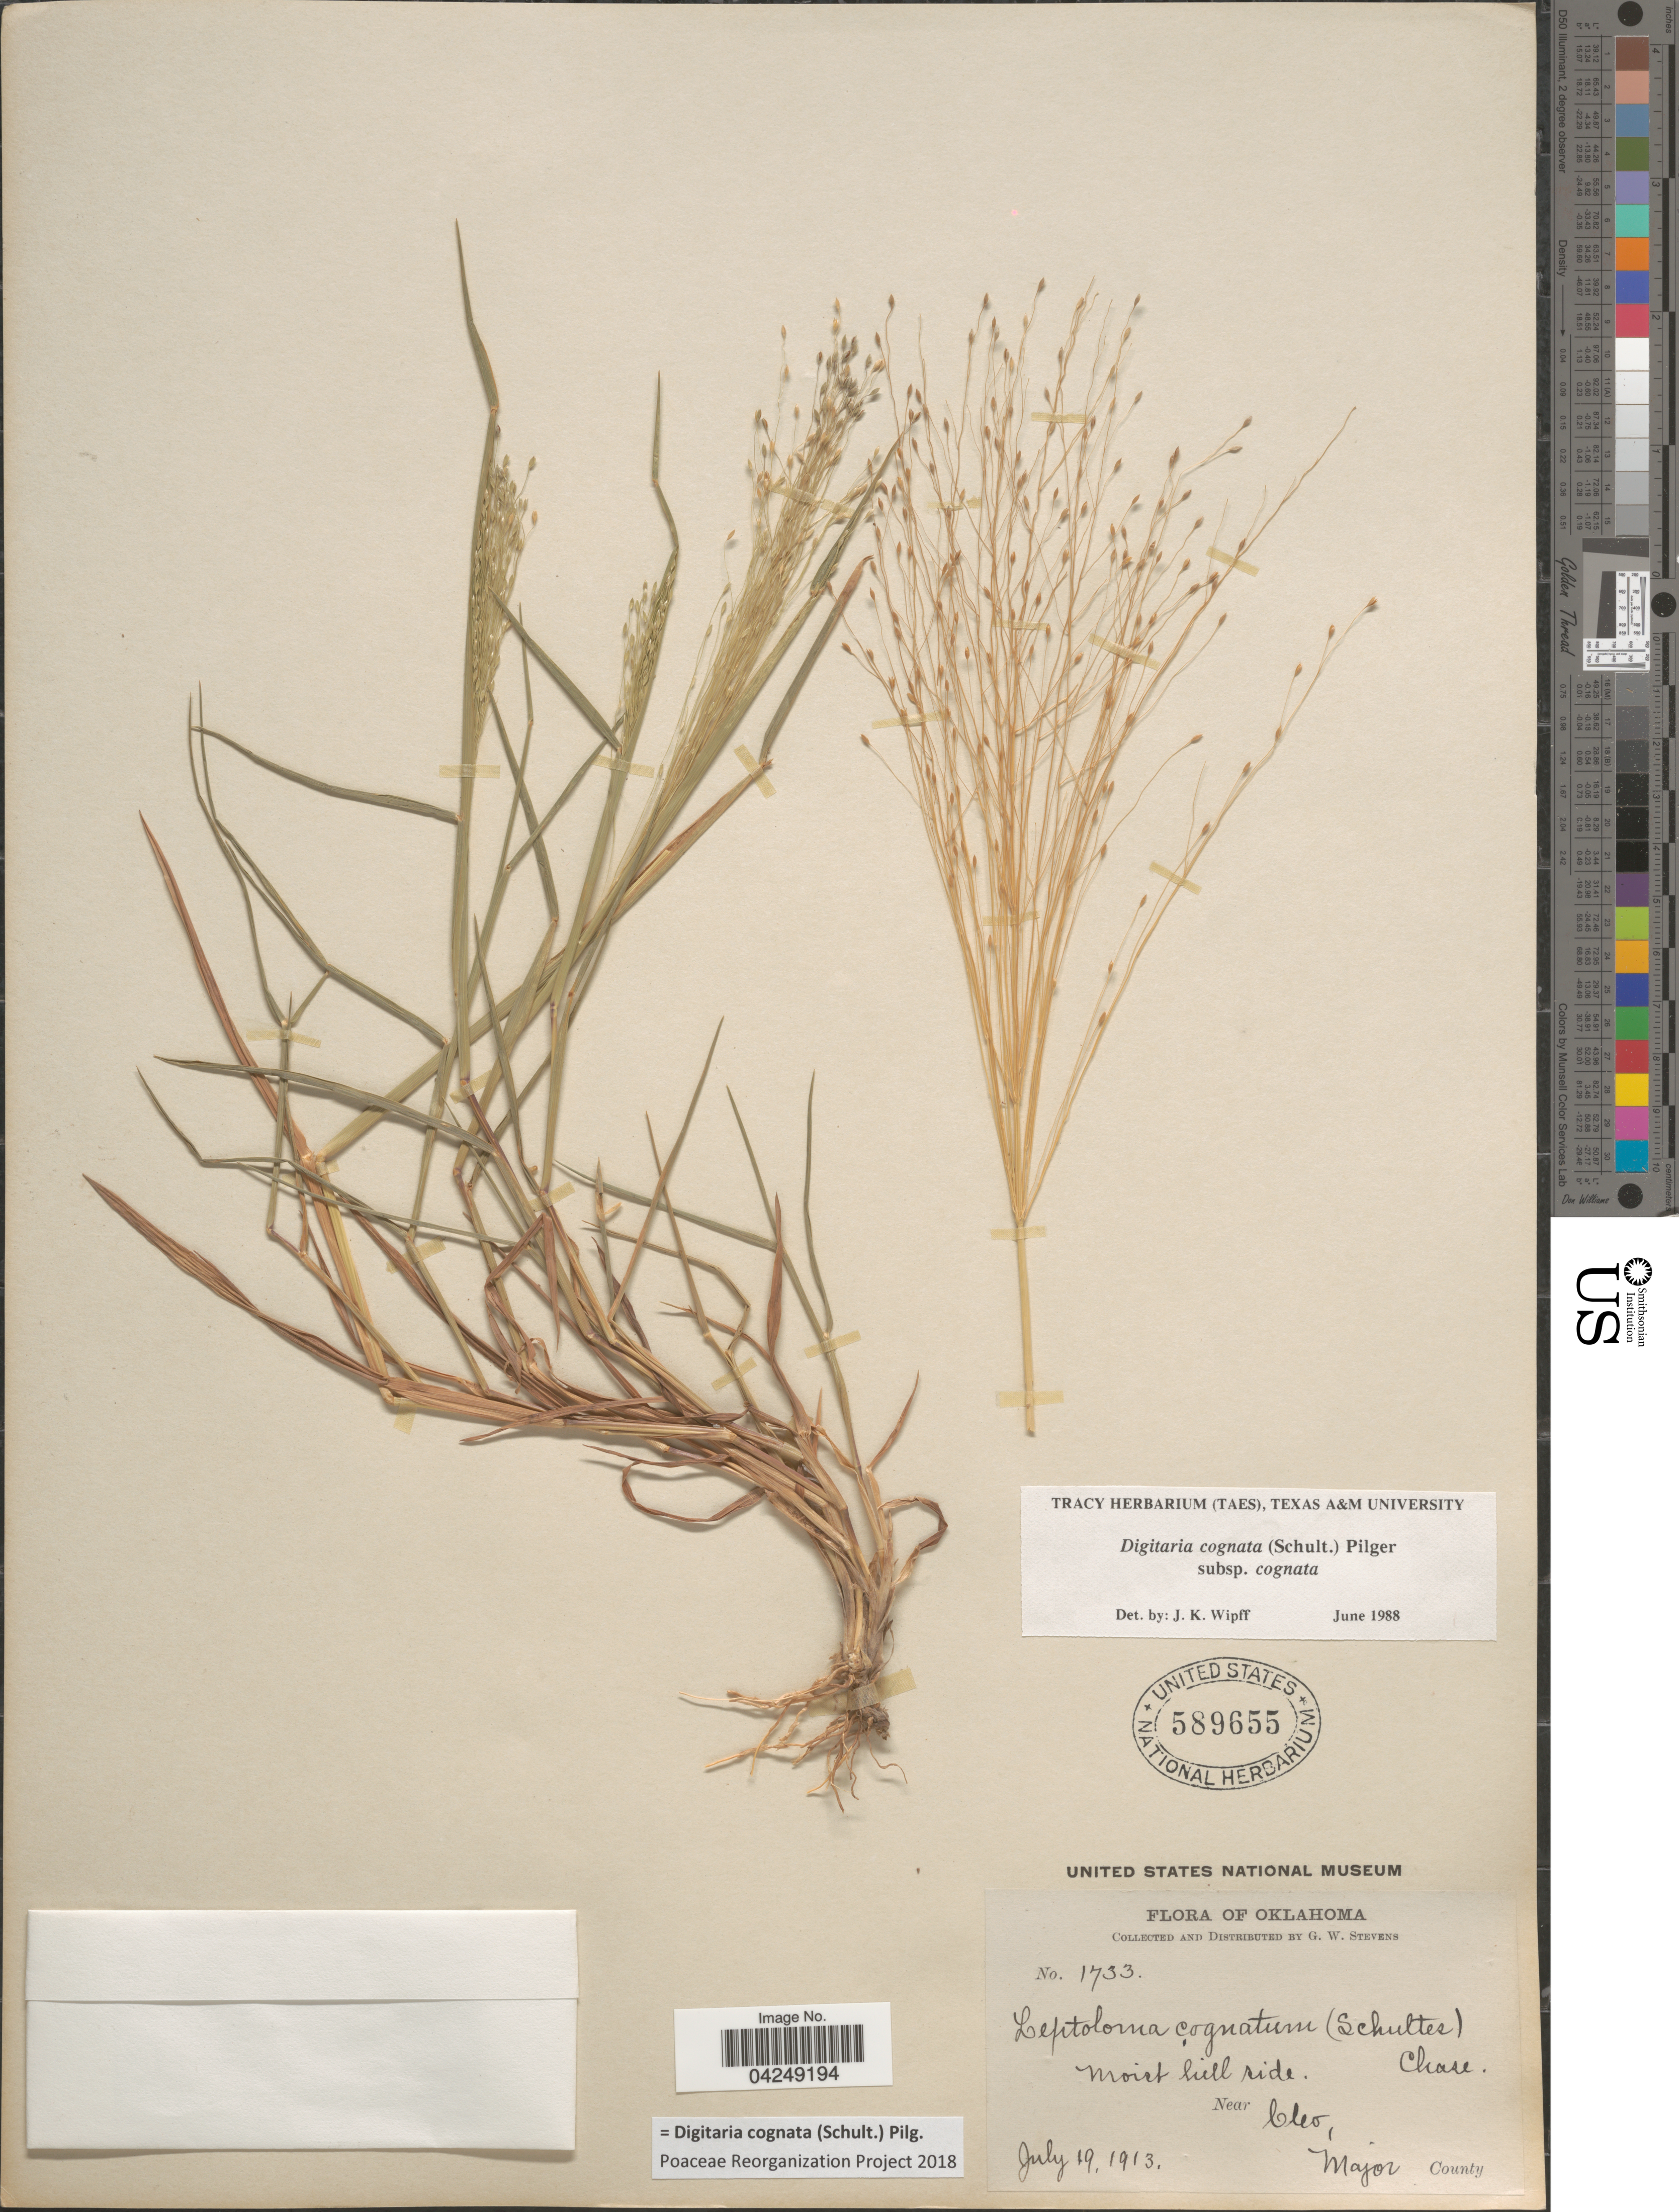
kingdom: Plantae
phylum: Tracheophyta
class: Liliopsida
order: Poales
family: Poaceae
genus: Digitaria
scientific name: Digitaria cognata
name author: (Scult.) Pilg.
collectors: G. W. Stevens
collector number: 1733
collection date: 1913-07-19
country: United States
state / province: Oklahoma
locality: Moist hill side. Near Cleo, Major County.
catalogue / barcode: US 589655